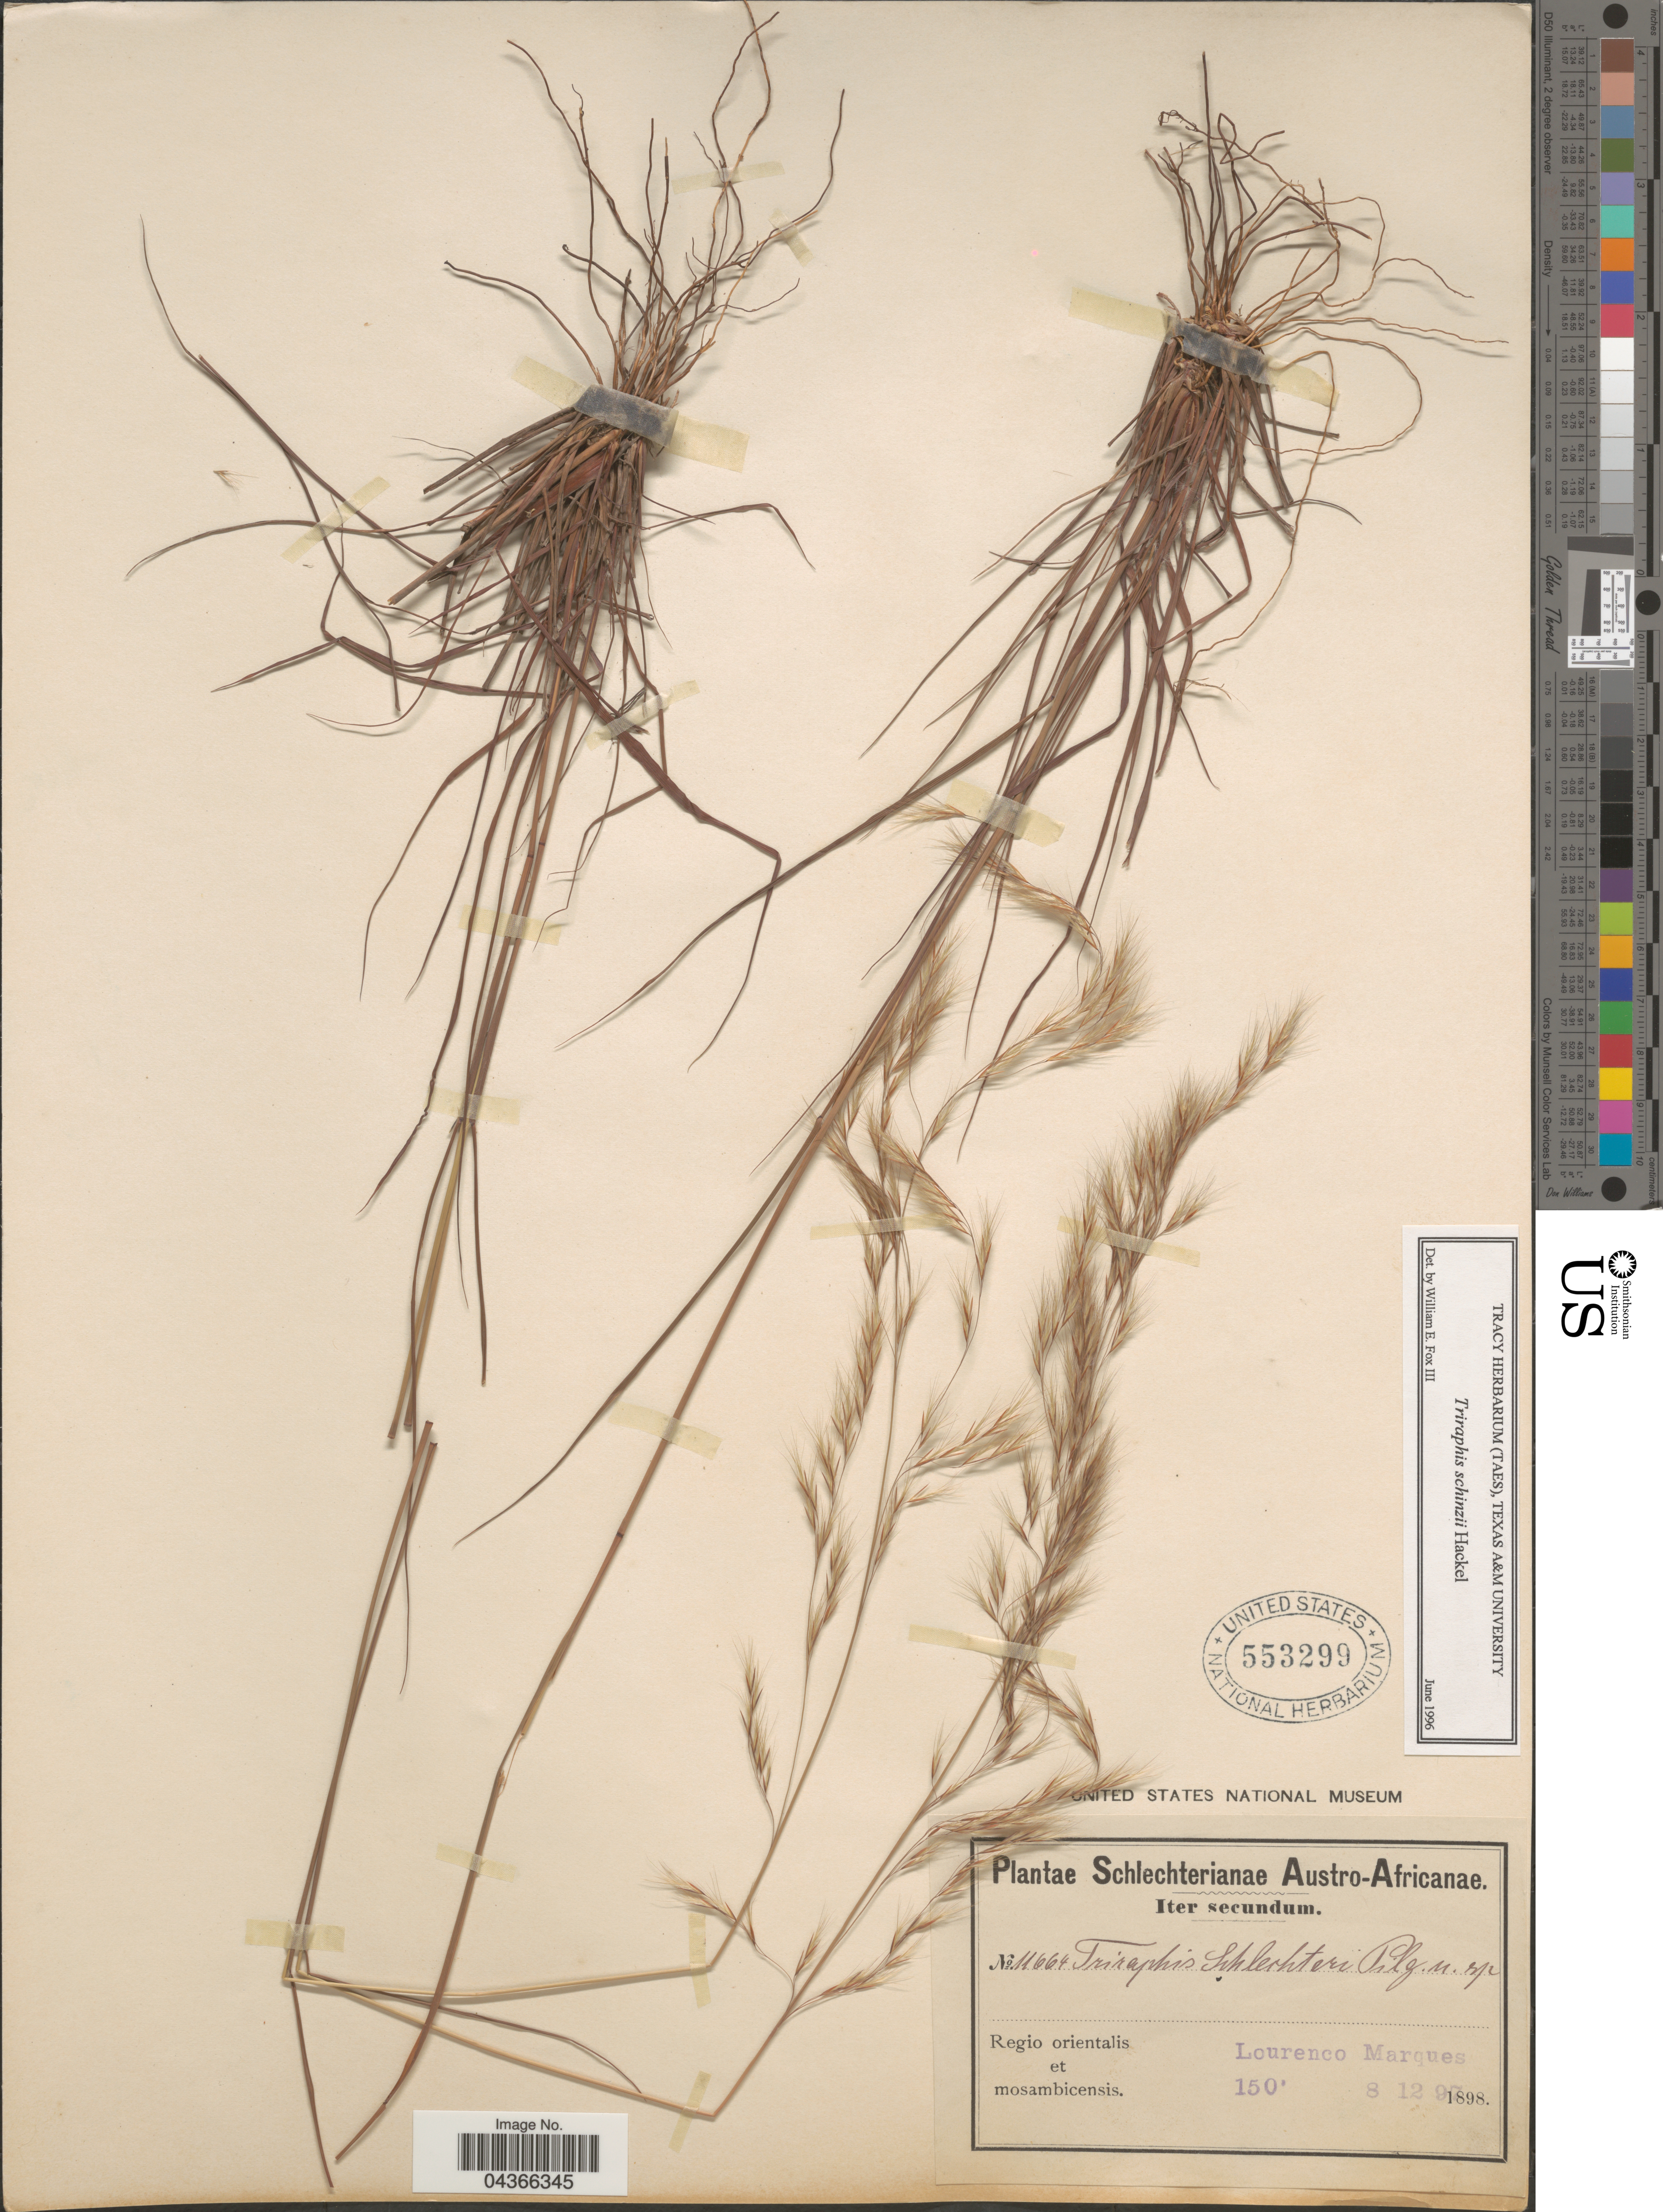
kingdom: Plantae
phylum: Tracheophyta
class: Liliopsida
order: Poales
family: Poaceae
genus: Triraphis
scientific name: Triraphis schinzii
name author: Hack.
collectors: Schlechter, --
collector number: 11664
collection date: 1897-12-08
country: Mozambique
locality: Austro-Africanae. Iter secundum. Regio orientalis et mosambicensis. Lourenco Marques.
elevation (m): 46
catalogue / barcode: US 553299